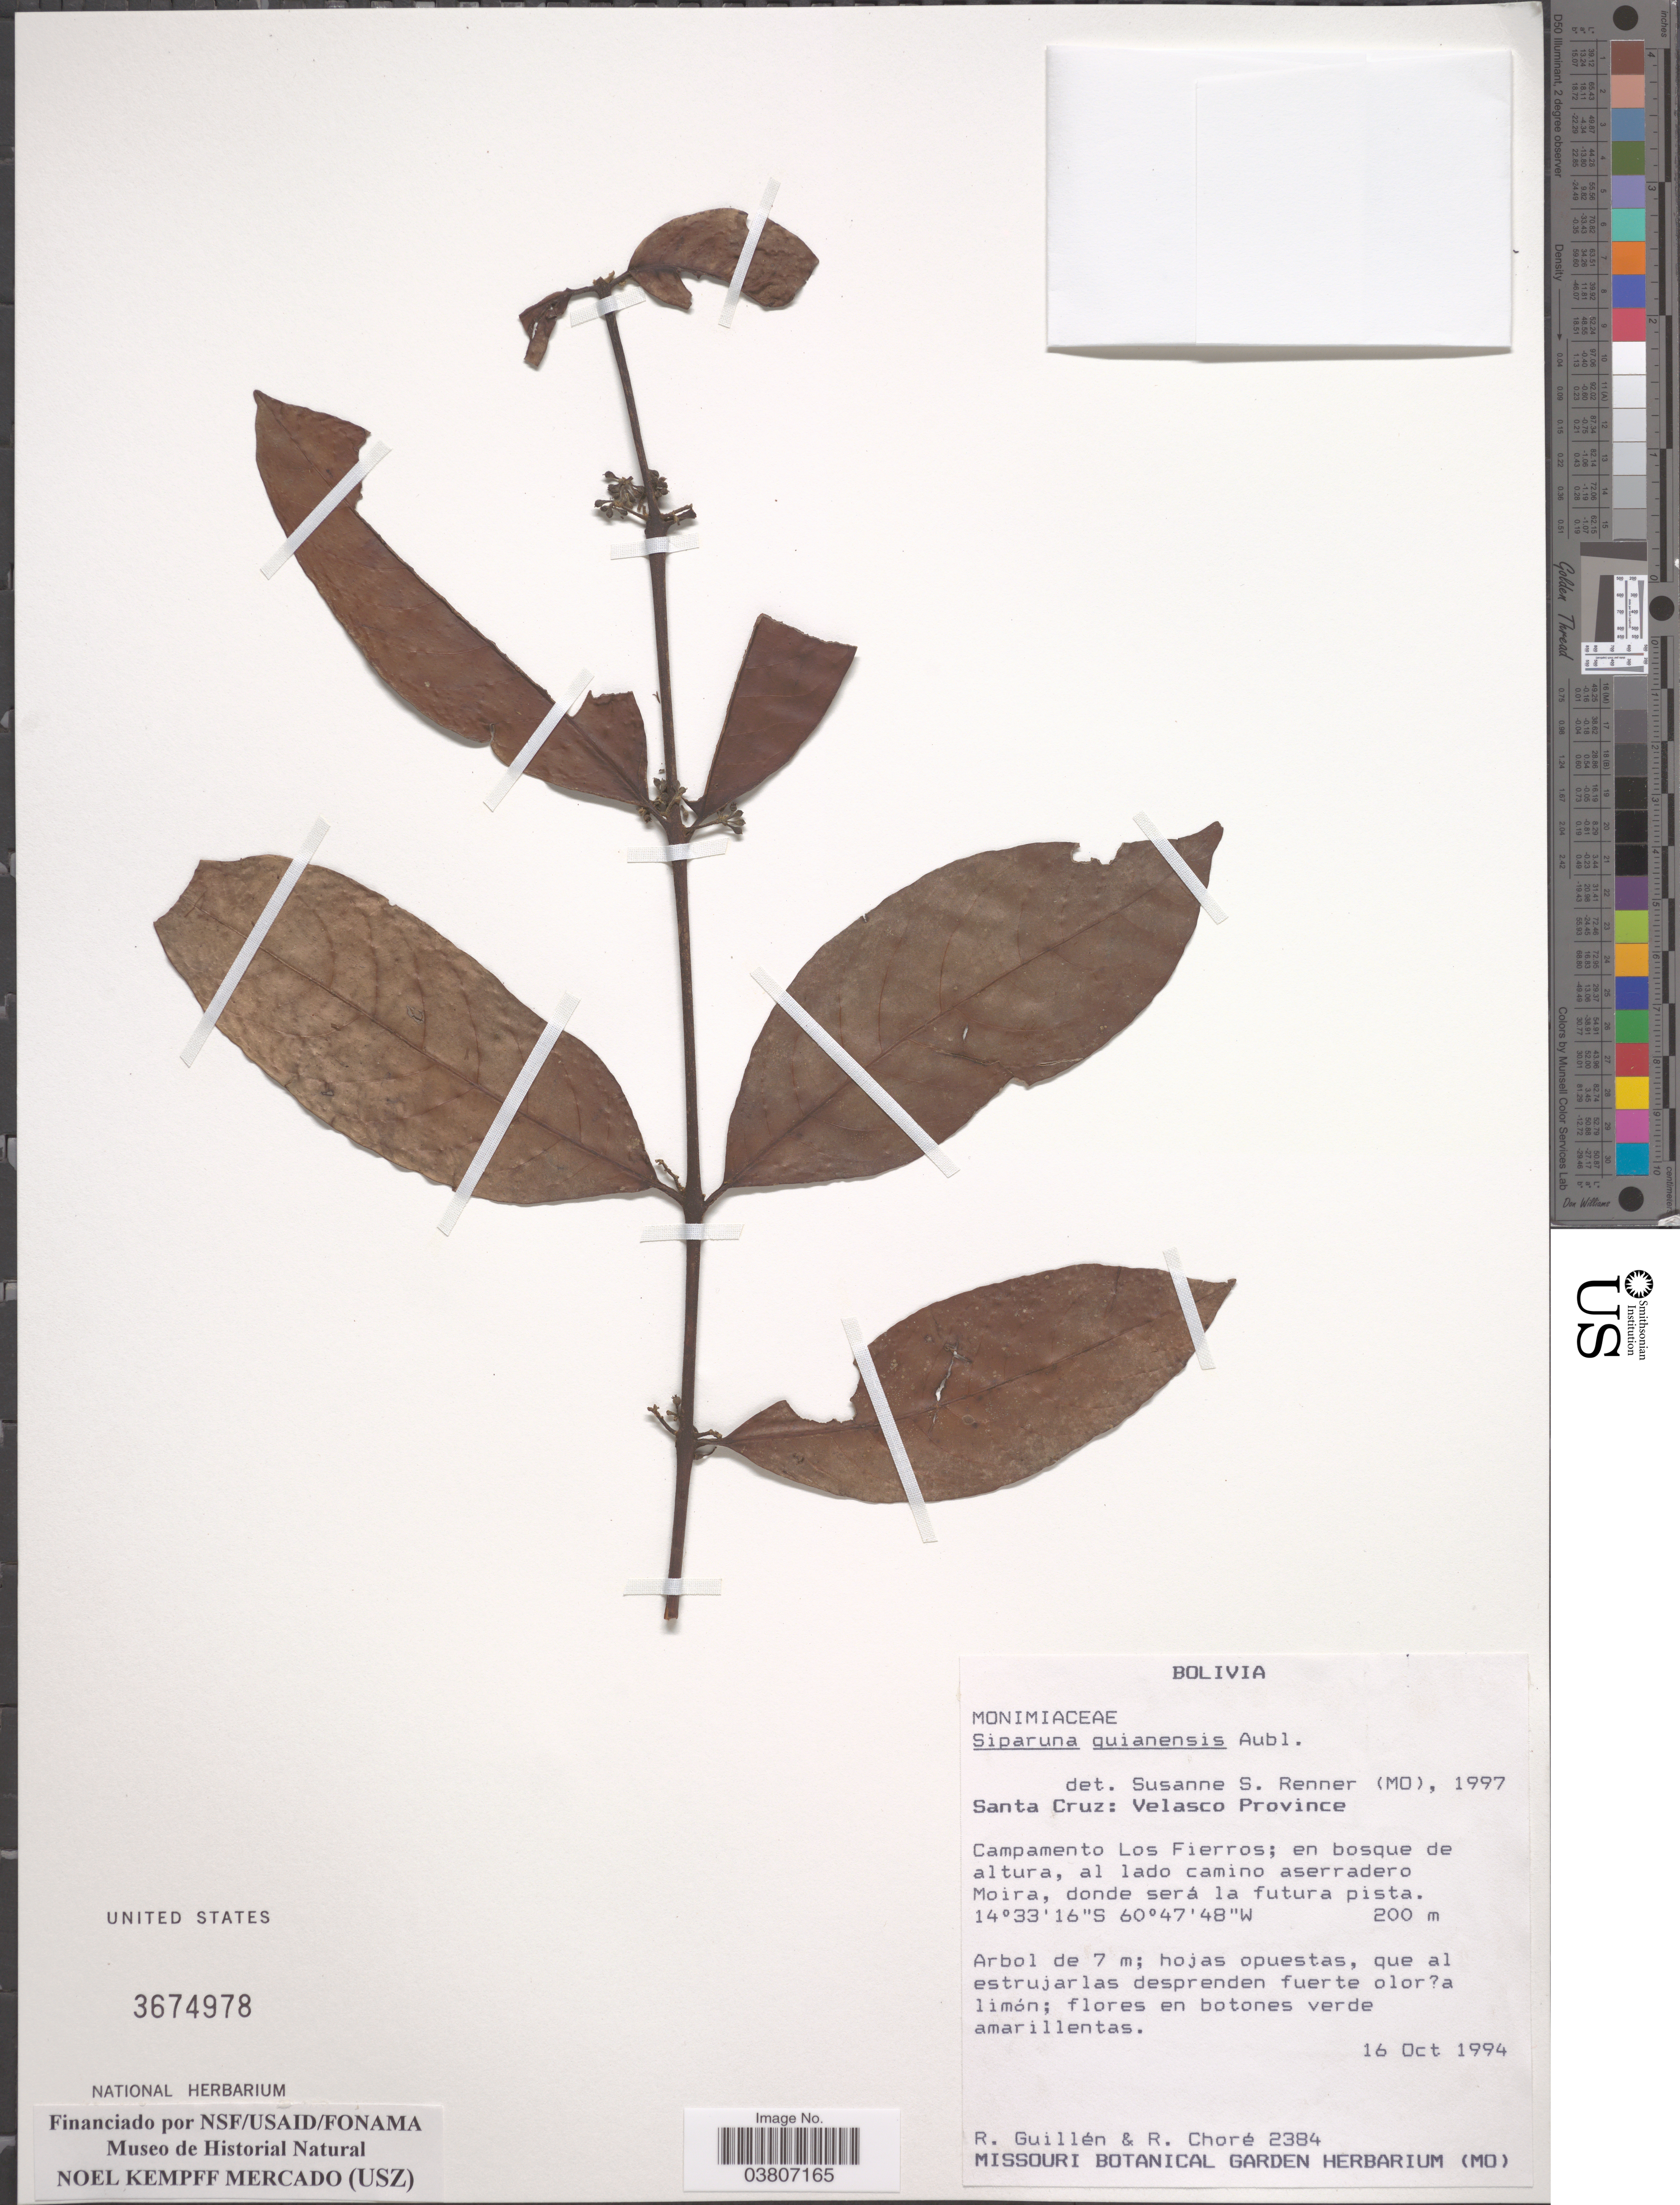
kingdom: Plantae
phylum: Tracheophyta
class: Magnoliopsida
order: Laurales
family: Siparunaceae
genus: Siparuna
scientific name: Siparuna guianensis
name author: Aubl.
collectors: R. Guillen & R. Choré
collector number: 2384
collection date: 1994-10-16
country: Bolivia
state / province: Santa Cruz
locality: Velasco Province. Campamento Los Fierros.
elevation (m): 200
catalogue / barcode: US 3674978